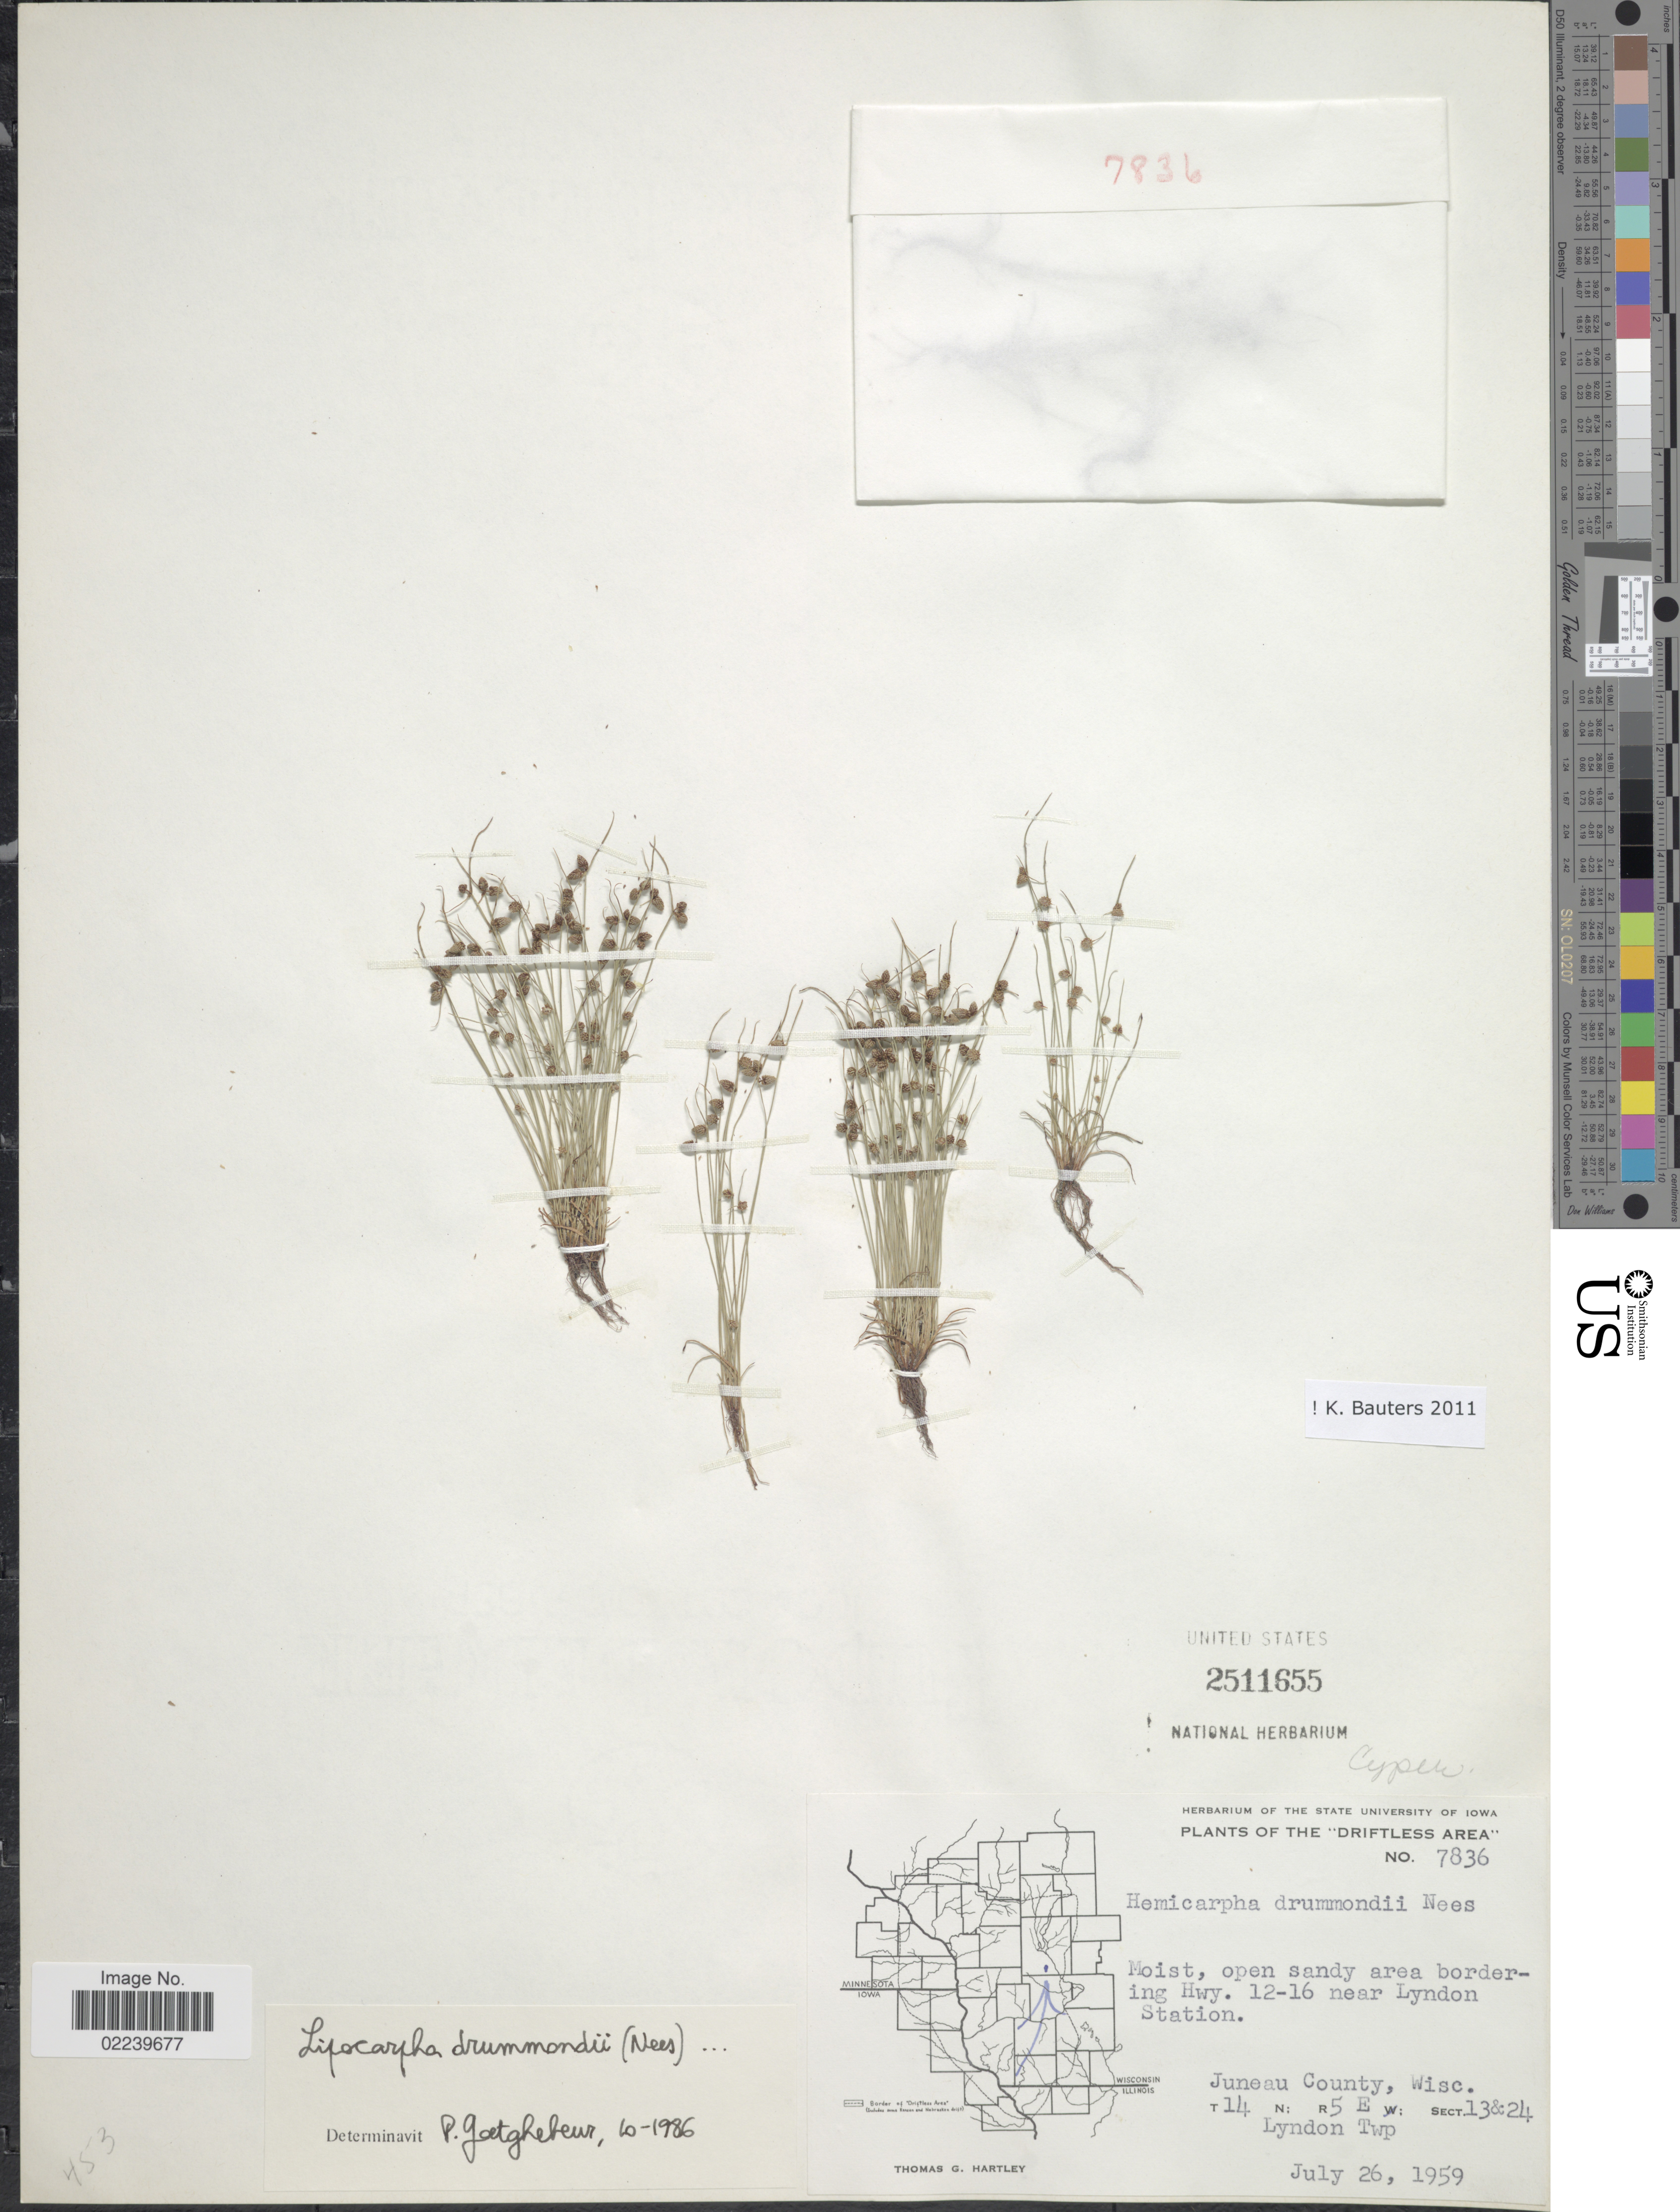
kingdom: Plantae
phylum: Tracheophyta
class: Liliopsida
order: Poales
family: Cyperaceae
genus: Cyperus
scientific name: Cyperus hemidrummondii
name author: Goetgh.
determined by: Strong, M. T., (US), Smithsonian Institution - National Museum of Natural History (UNITED STATES)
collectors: T. G. Hartley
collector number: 7836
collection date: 1959-07-26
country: United States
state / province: Wisconsin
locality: Juneau County. Lyndon Twp. T 14 N: R 5 E. Sect 13&24. Bordering Hwy. 12-16 near Lyndon Station. Driftless Area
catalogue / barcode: US 2511655